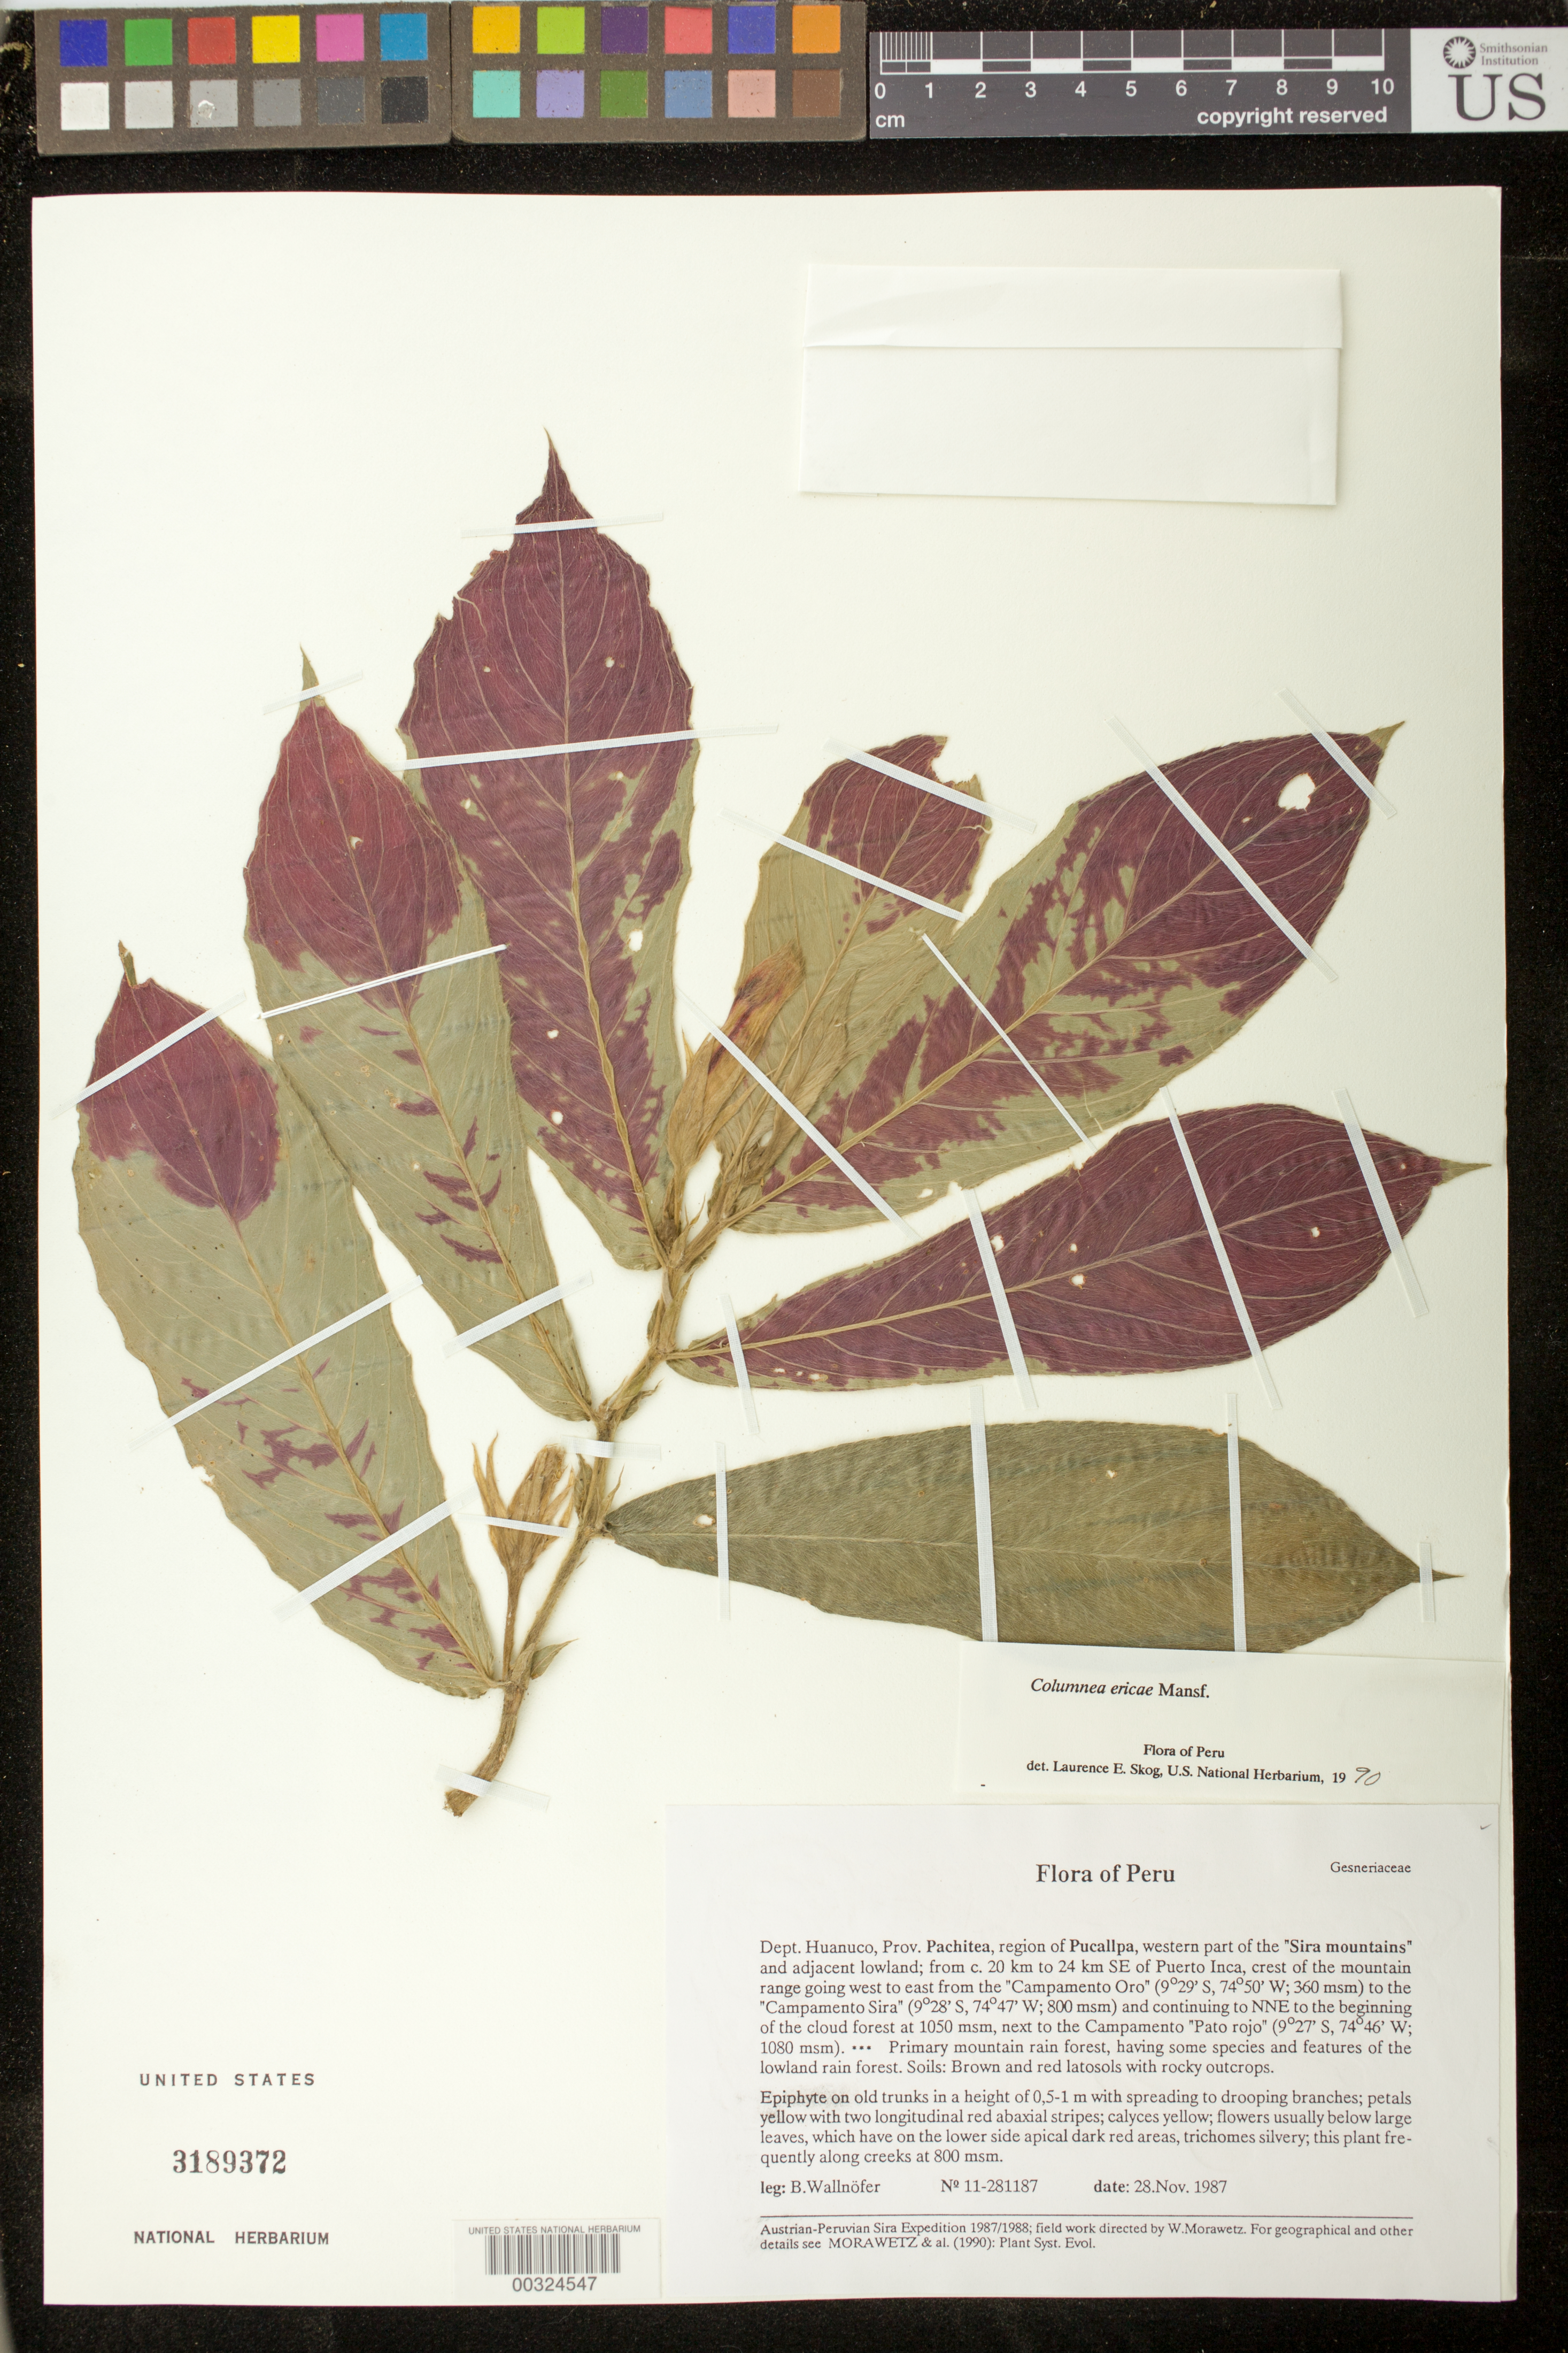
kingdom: Plantae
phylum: Tracheophyta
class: Magnoliopsida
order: Lamiales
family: Gesneriaceae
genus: Columnea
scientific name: Columnea ericae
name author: Mansf.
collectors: B. Wallnöfer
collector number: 11- 281187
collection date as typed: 28 Nov 1987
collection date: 1987-11-28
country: Peru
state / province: Huánuco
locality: Prov. Pachitea; region of Pucallpa, western part of the "Sira Mountains" and adjacent lowland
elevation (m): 800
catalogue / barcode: US 3189372